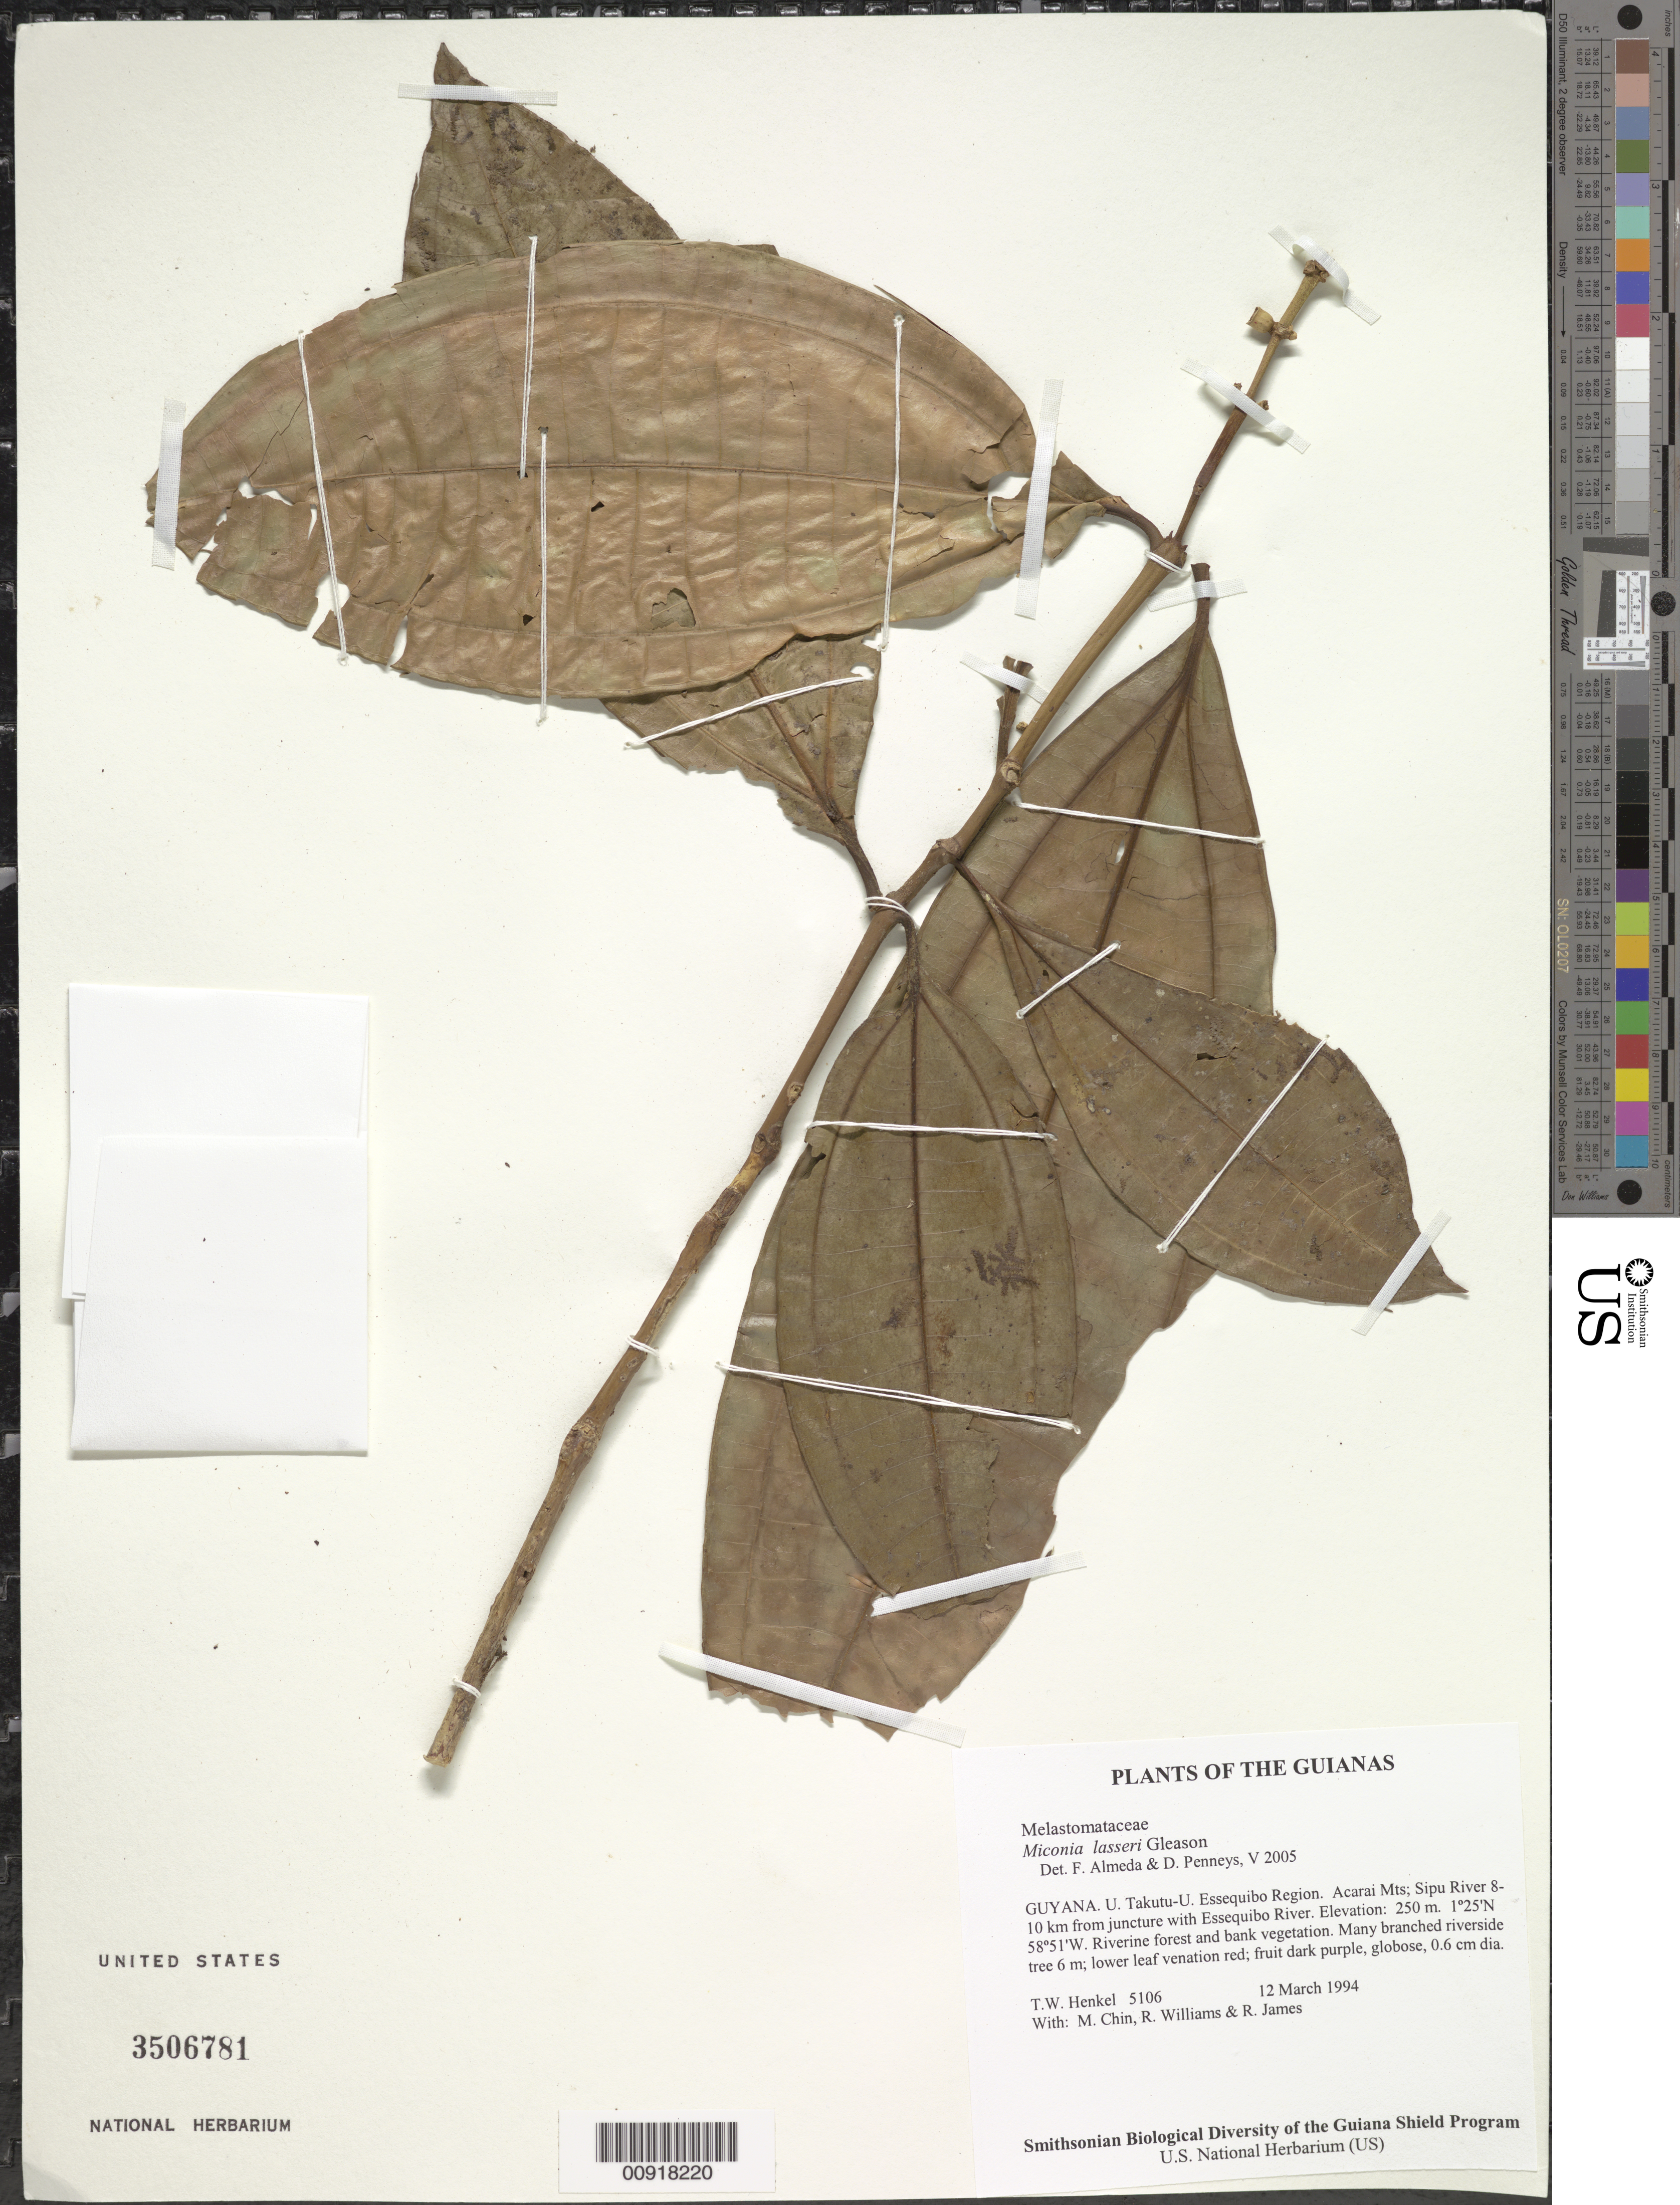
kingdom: Plantae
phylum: Tracheophyta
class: Magnoliopsida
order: Myrtales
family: Melastomataceae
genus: Miconia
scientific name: Miconia lasseri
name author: Gleason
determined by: Almeda, F.; Penneys, D. S.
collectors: T. Henkel, M. Chin, R. Williams & R. James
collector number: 5106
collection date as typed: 12 March 1994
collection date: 1994-03-12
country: Guyana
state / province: U. Takutu-U. Essequibo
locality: Acarai Mts; Sipu River 8-10 km from juncture with Essequibo River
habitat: Riverine forest and bank vegetation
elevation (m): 250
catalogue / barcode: US 3506781